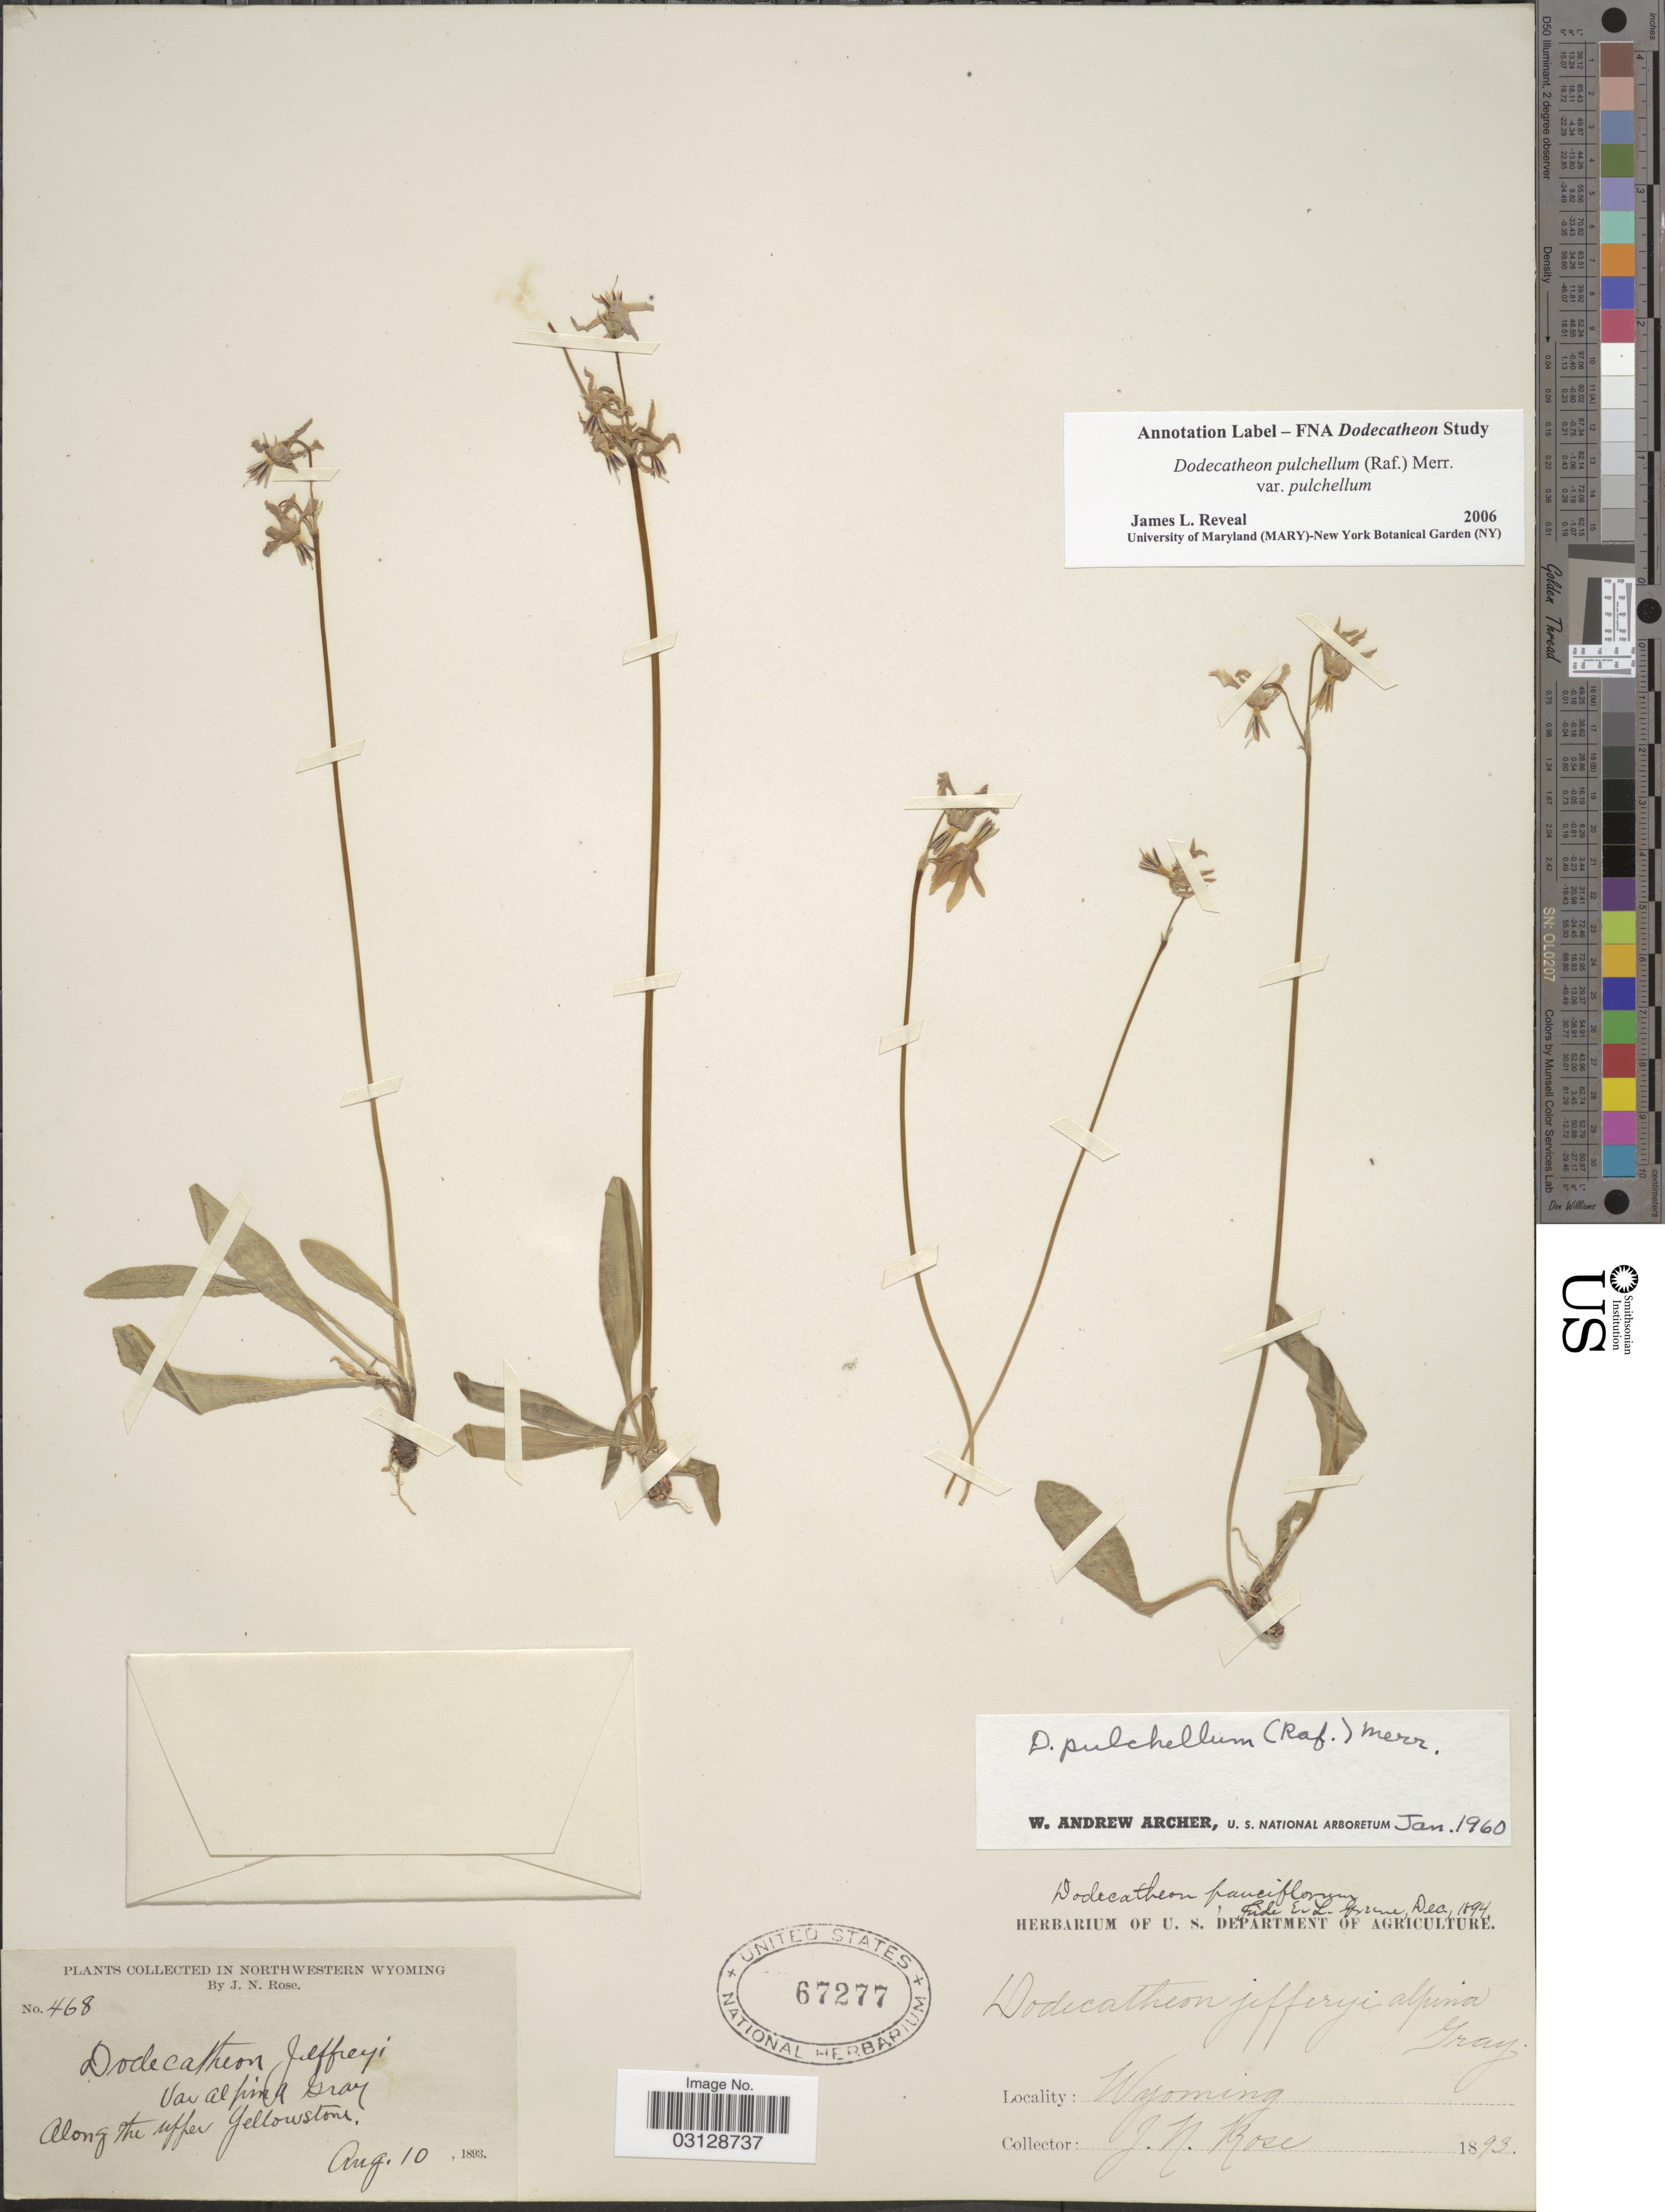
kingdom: Plantae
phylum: Tracheophyta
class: Magnoliopsida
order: Ericales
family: Primulaceae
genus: Dodecatheon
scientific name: Dodecatheon pulchellum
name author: (Raf.) Merr.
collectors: J. N. Rose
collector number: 468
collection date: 1893-08-10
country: United States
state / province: Wyoming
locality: Northwestern Wyoming. Along the upper Yellowstone.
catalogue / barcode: US 67277